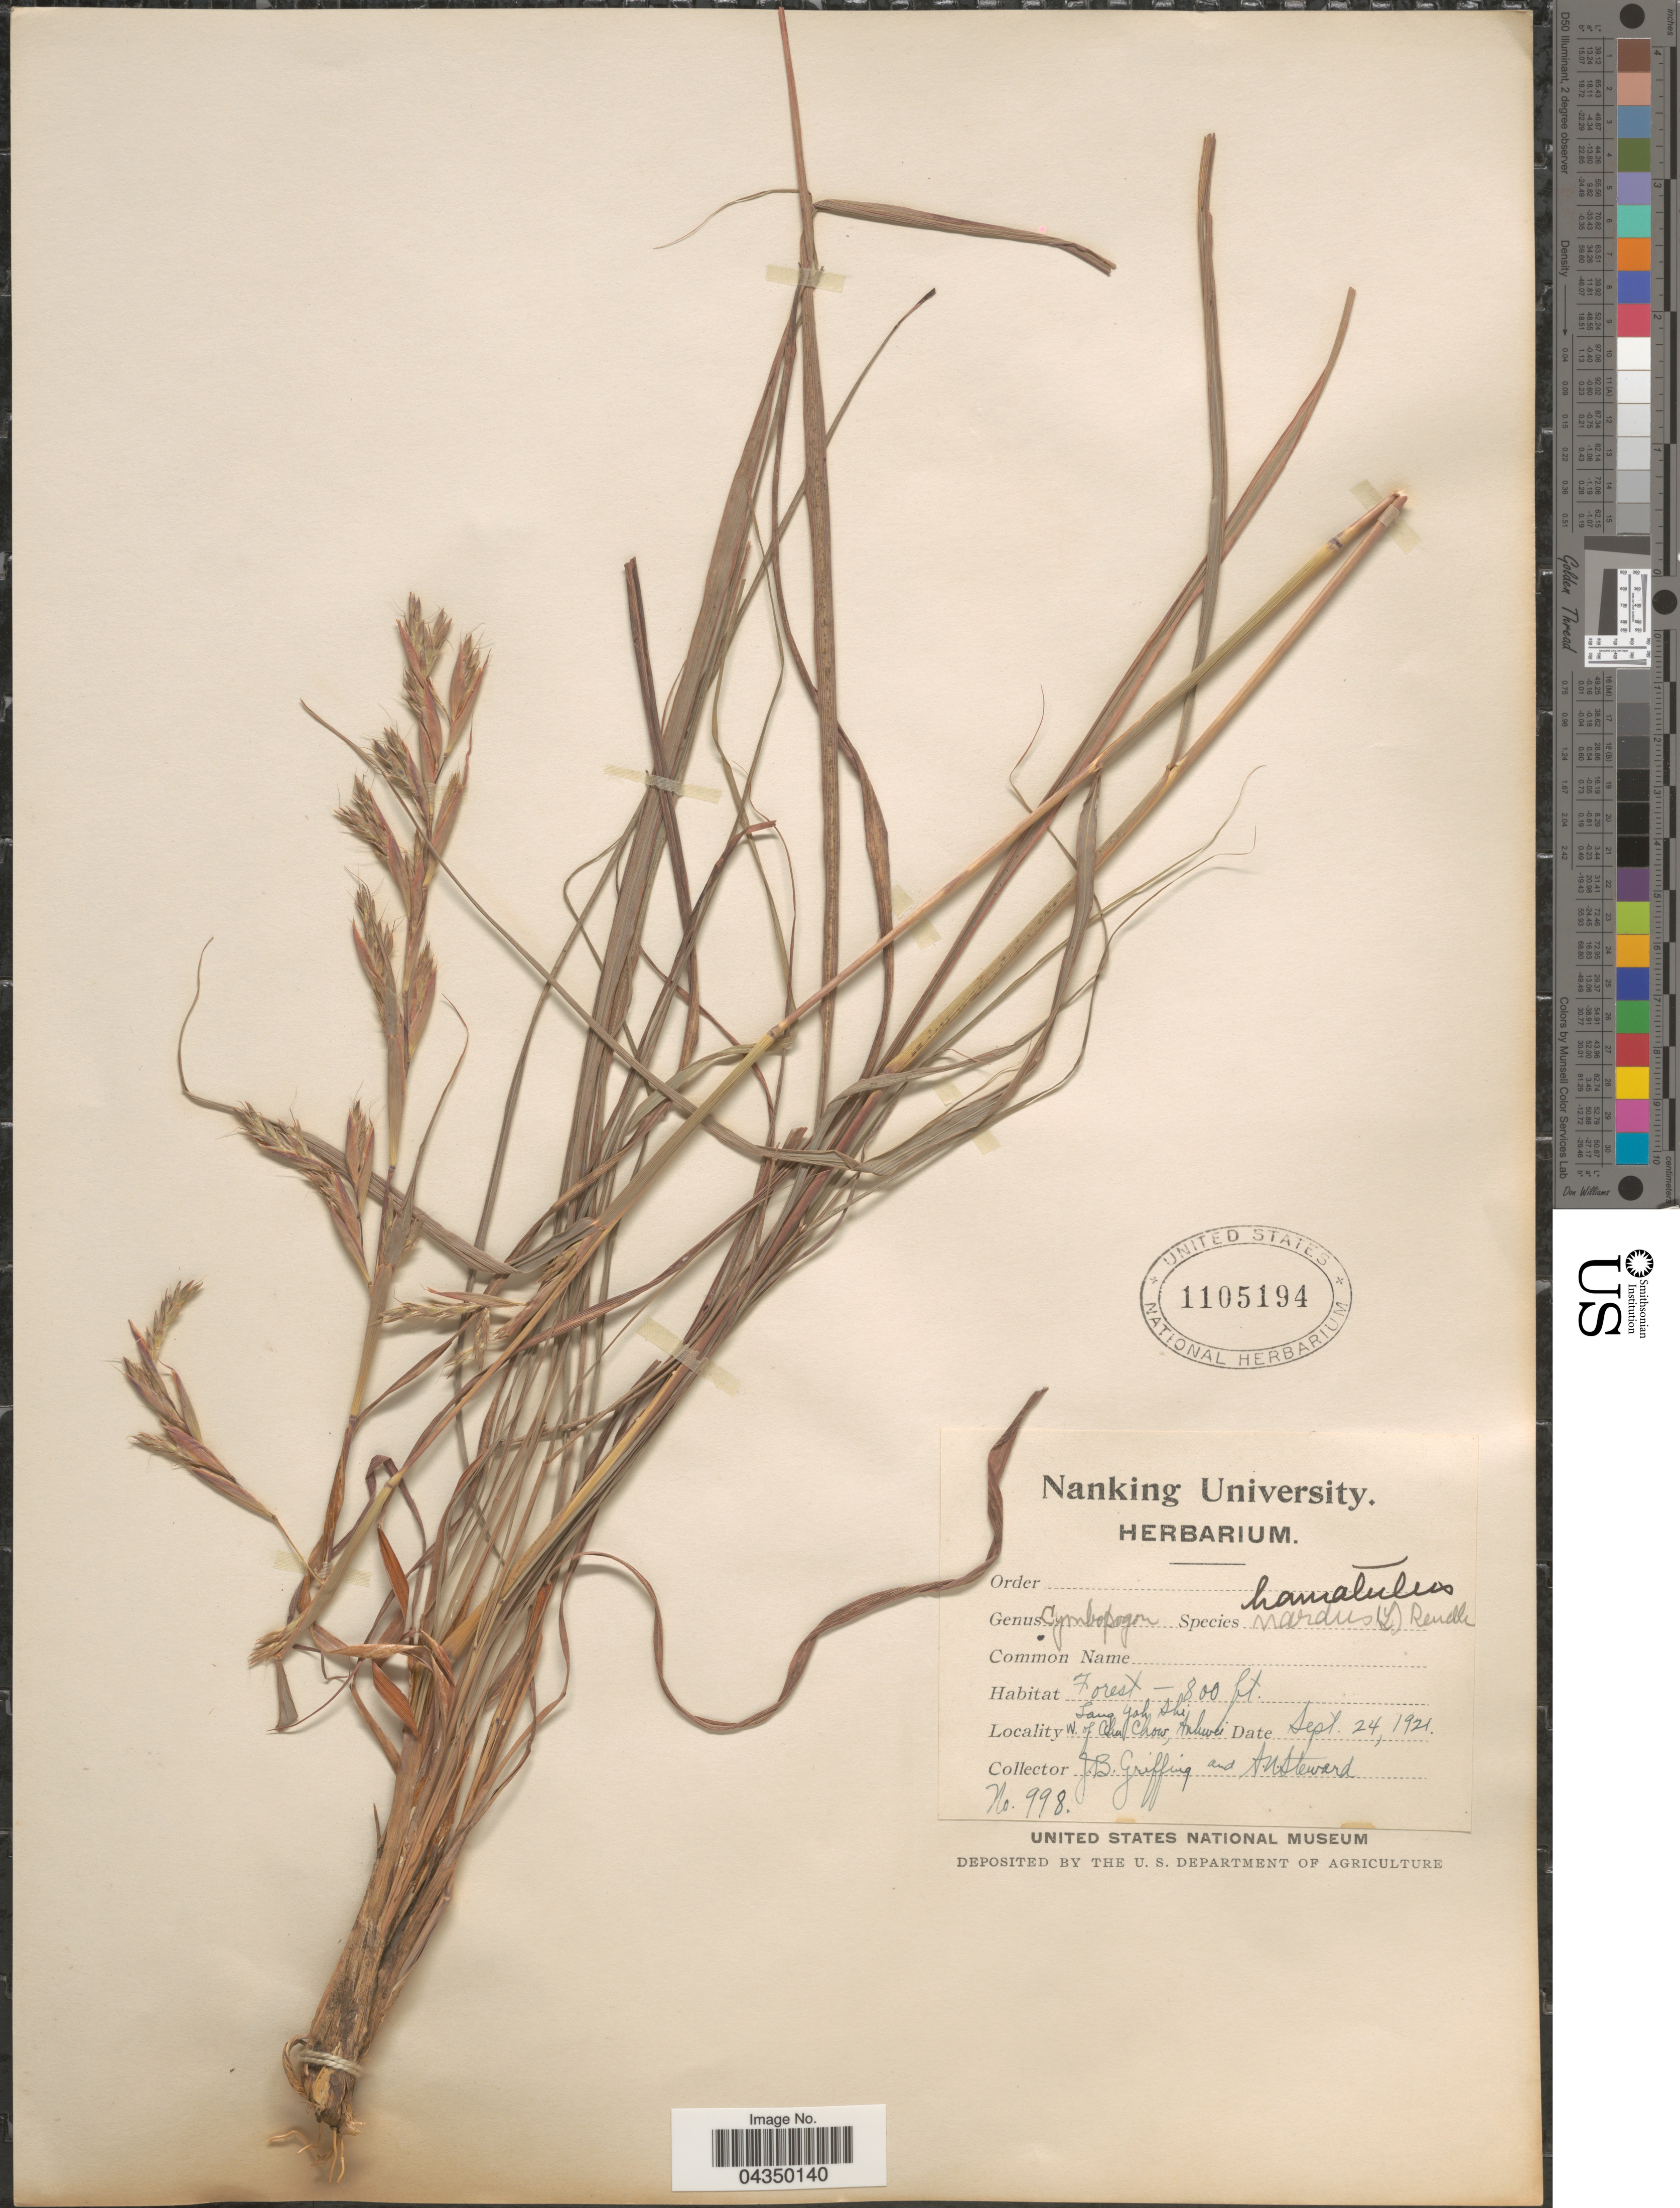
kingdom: Plantae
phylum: Tracheophyta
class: Liliopsida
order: Poales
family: Poaceae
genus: Cymbopogon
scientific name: Cymbopogon tortilis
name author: (J. Presl) A. Camus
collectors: J. Griffin & A. N. Steward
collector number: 998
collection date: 1921-09-24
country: China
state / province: Anhui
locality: Lang Yoh Shi. W. of Chu Chow, Anhwei.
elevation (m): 244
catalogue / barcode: US 1105194